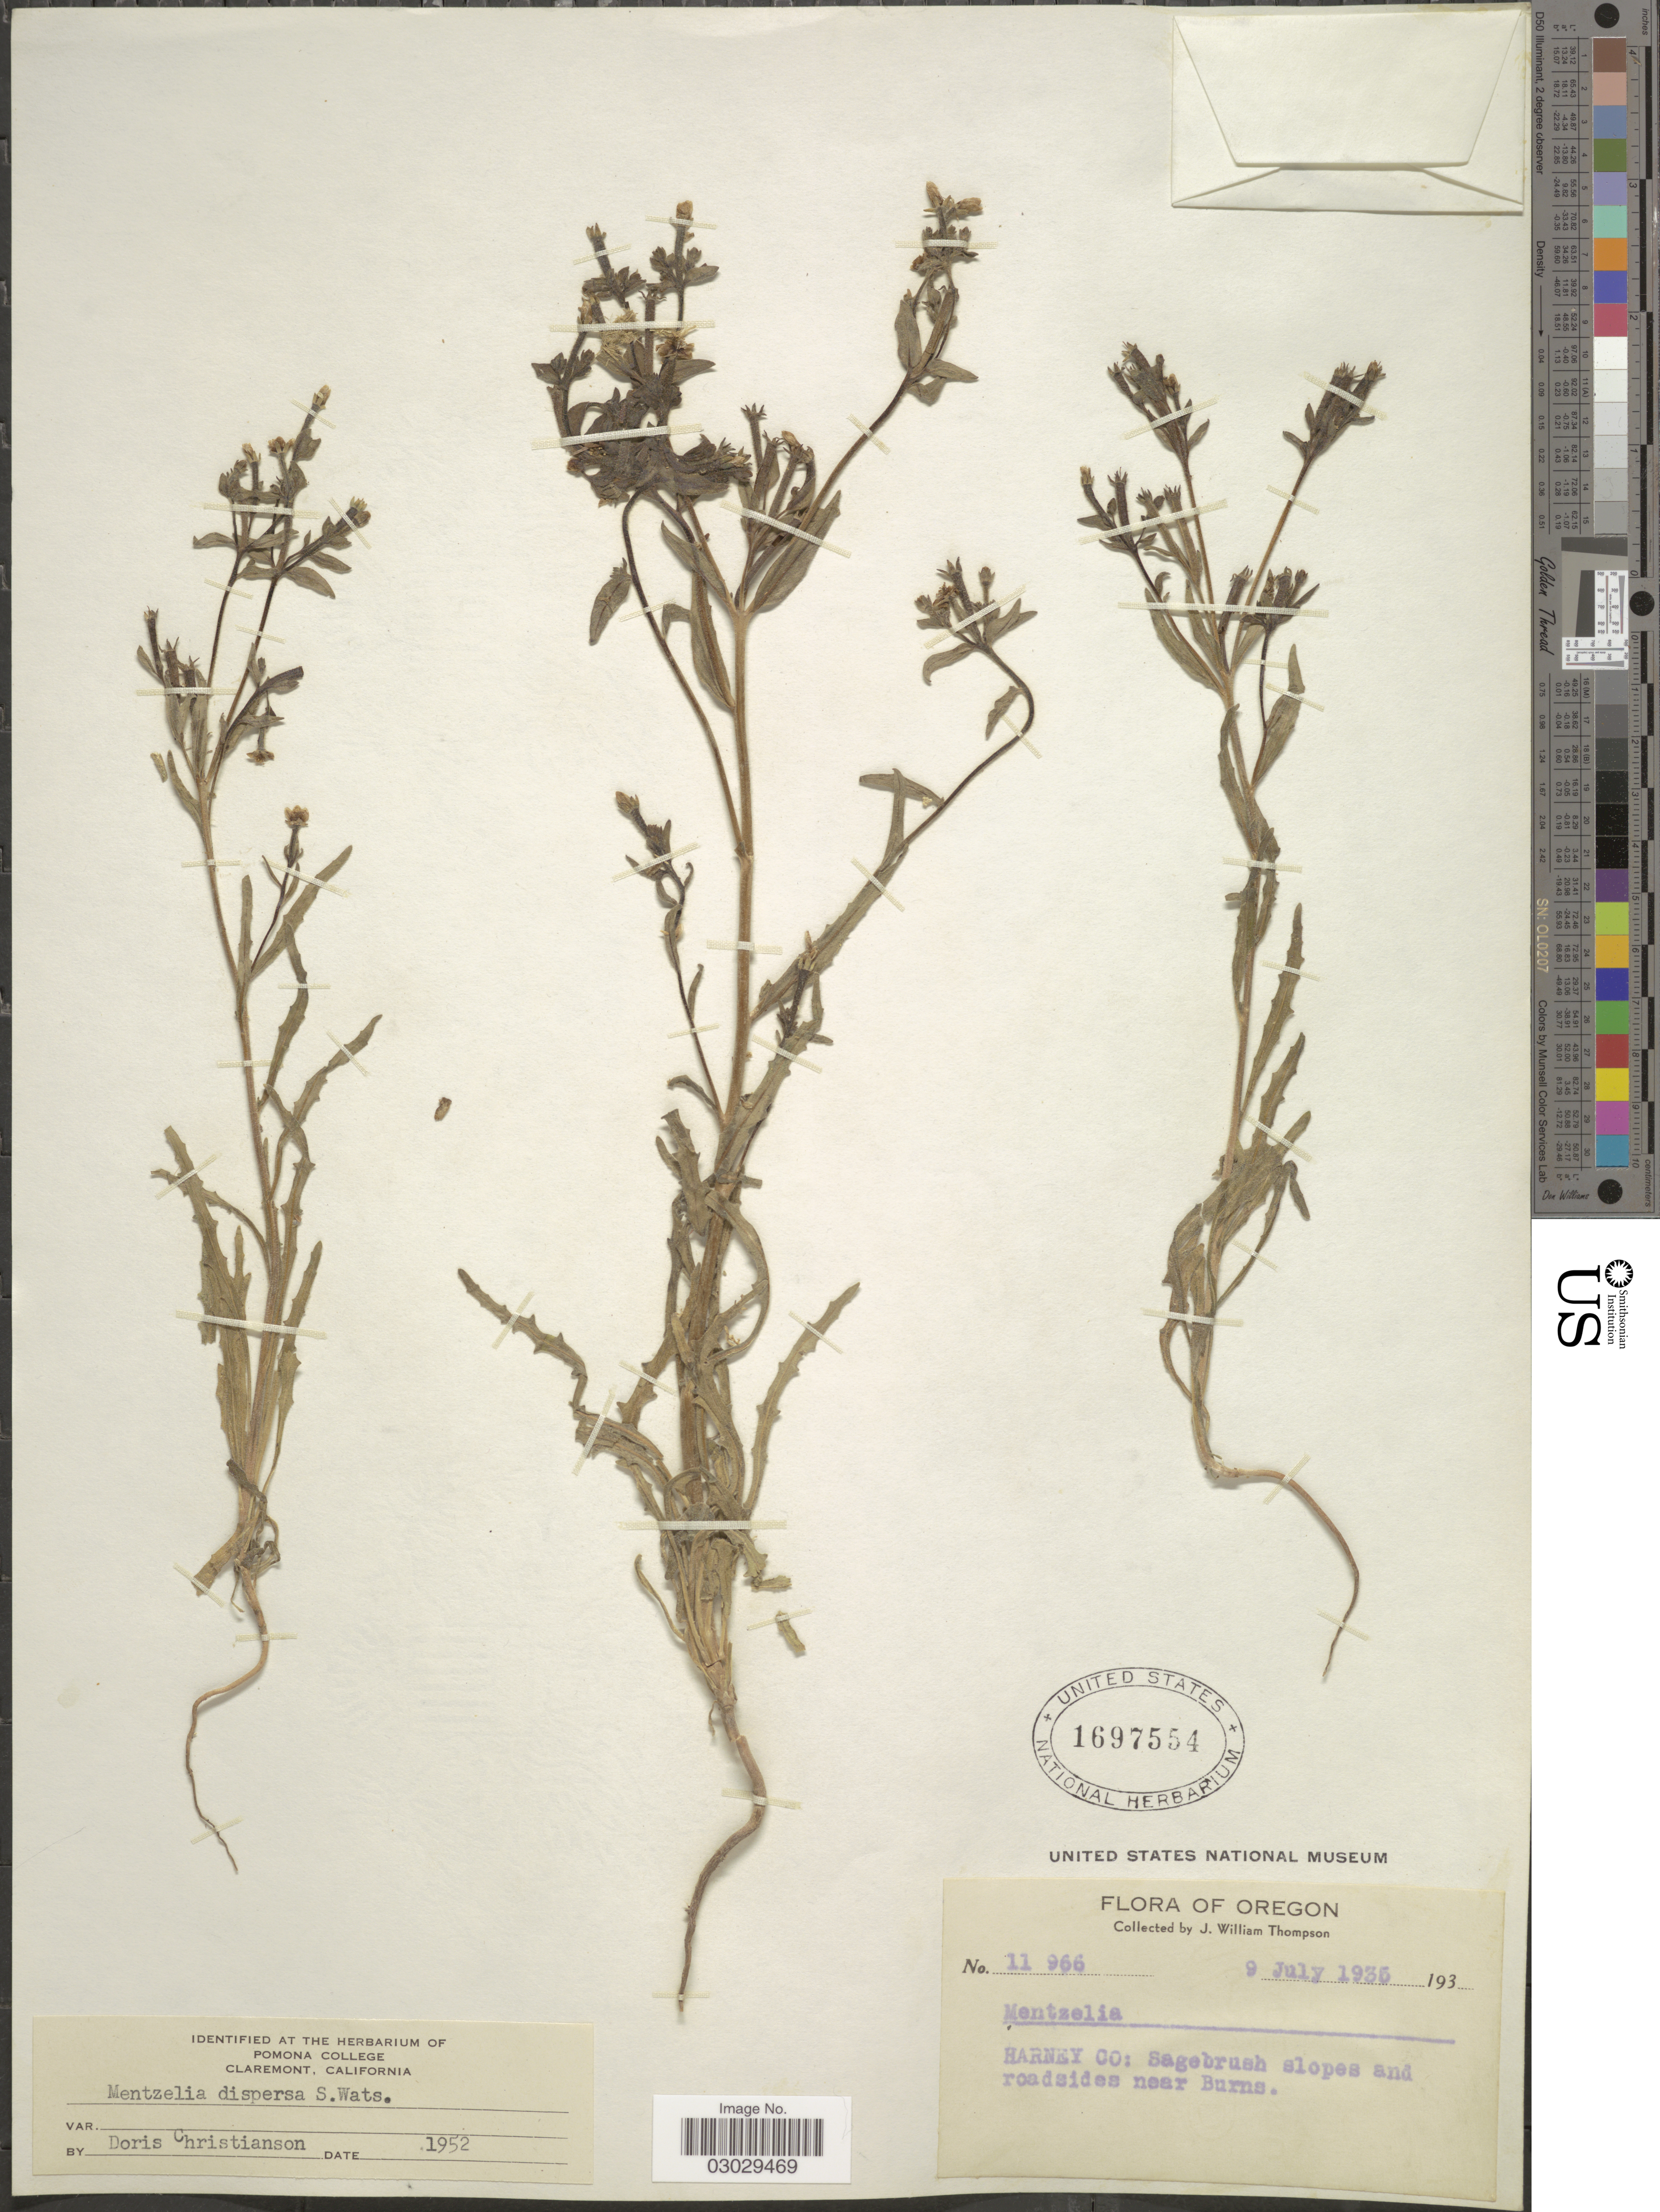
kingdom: Plantae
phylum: Tracheophyta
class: Magnoliopsida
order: Cornales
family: Loasaceae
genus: Mentzelia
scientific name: Mentzelia dispersa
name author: S. Watson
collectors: J. W. Thompson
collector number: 11966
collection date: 1935-07-09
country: United States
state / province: Oregon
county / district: Harney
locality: Harney Co: Sagebrush slopes and roadsides near Burns.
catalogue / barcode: US 1697554